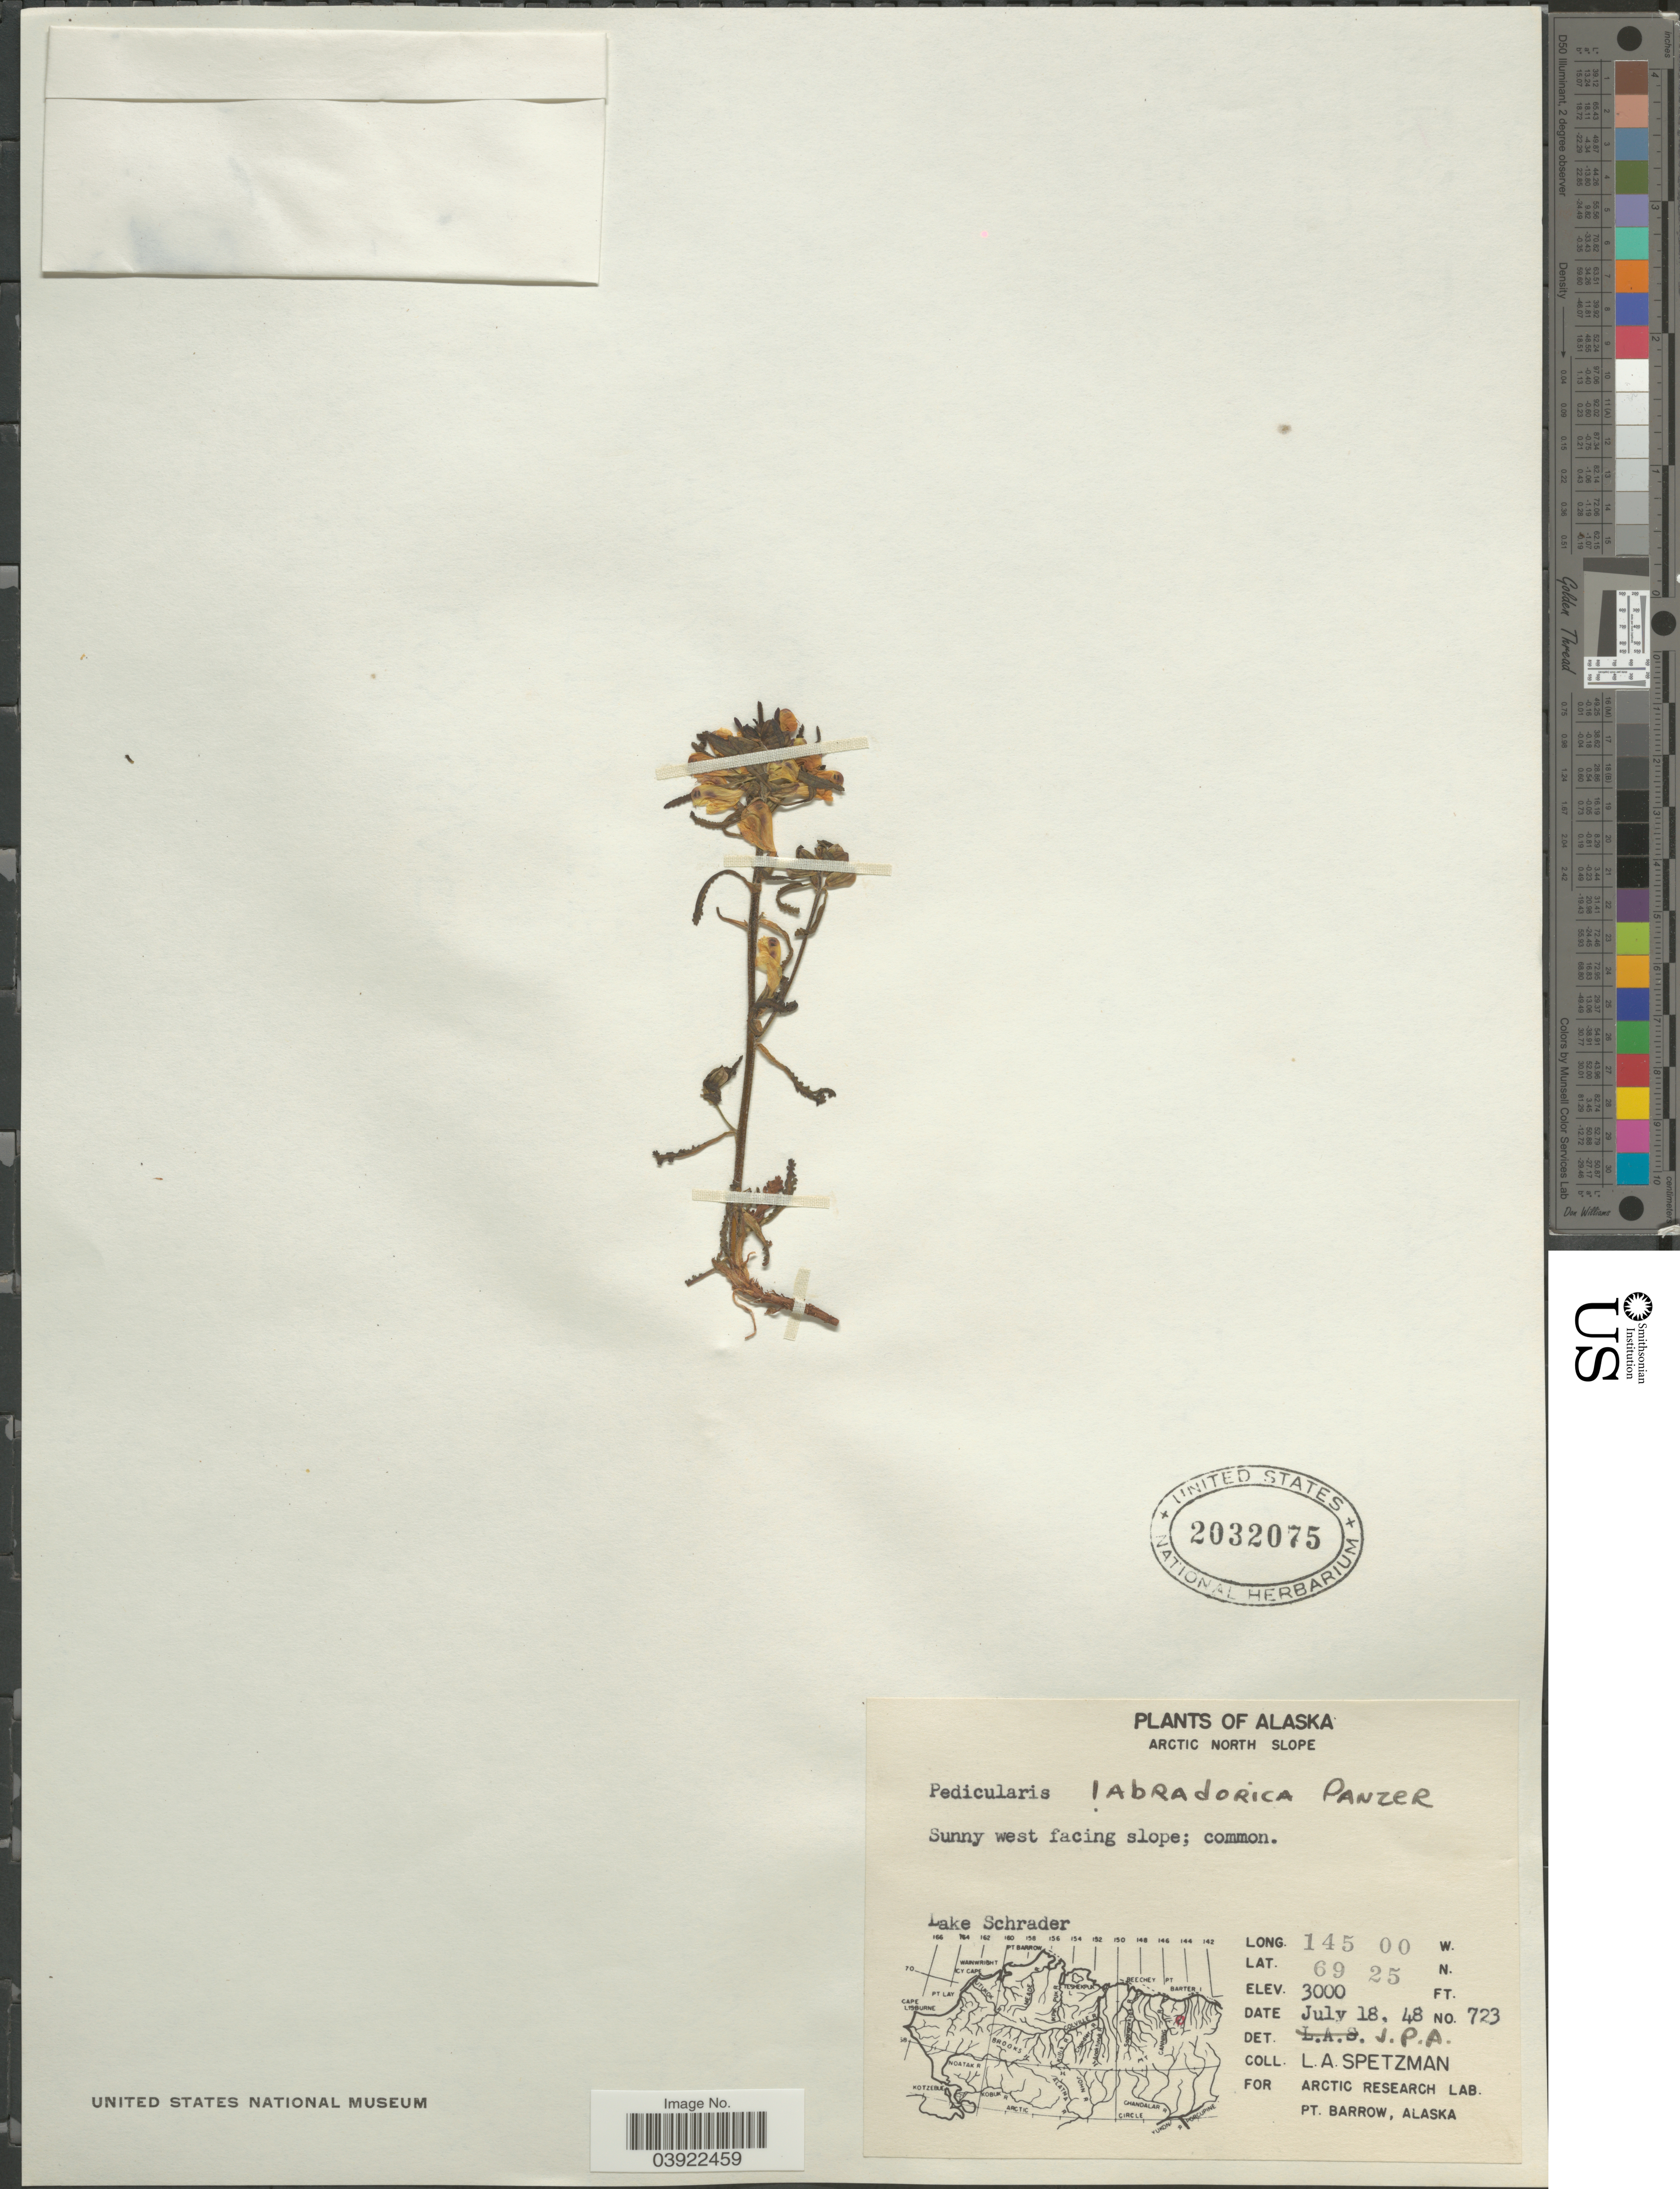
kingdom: Plantae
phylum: Tracheophyta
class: Magnoliopsida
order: Lamiales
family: Orobanchaceae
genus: Pedicularis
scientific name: Pedicularis labradorica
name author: Wirsing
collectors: L. Spetzman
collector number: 723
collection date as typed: Transcribed d/m/y: 18/7/48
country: United States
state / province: Alaska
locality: Arctic North Slope. Sunny west facing slope. Lake Schrader.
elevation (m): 914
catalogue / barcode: US 2032075